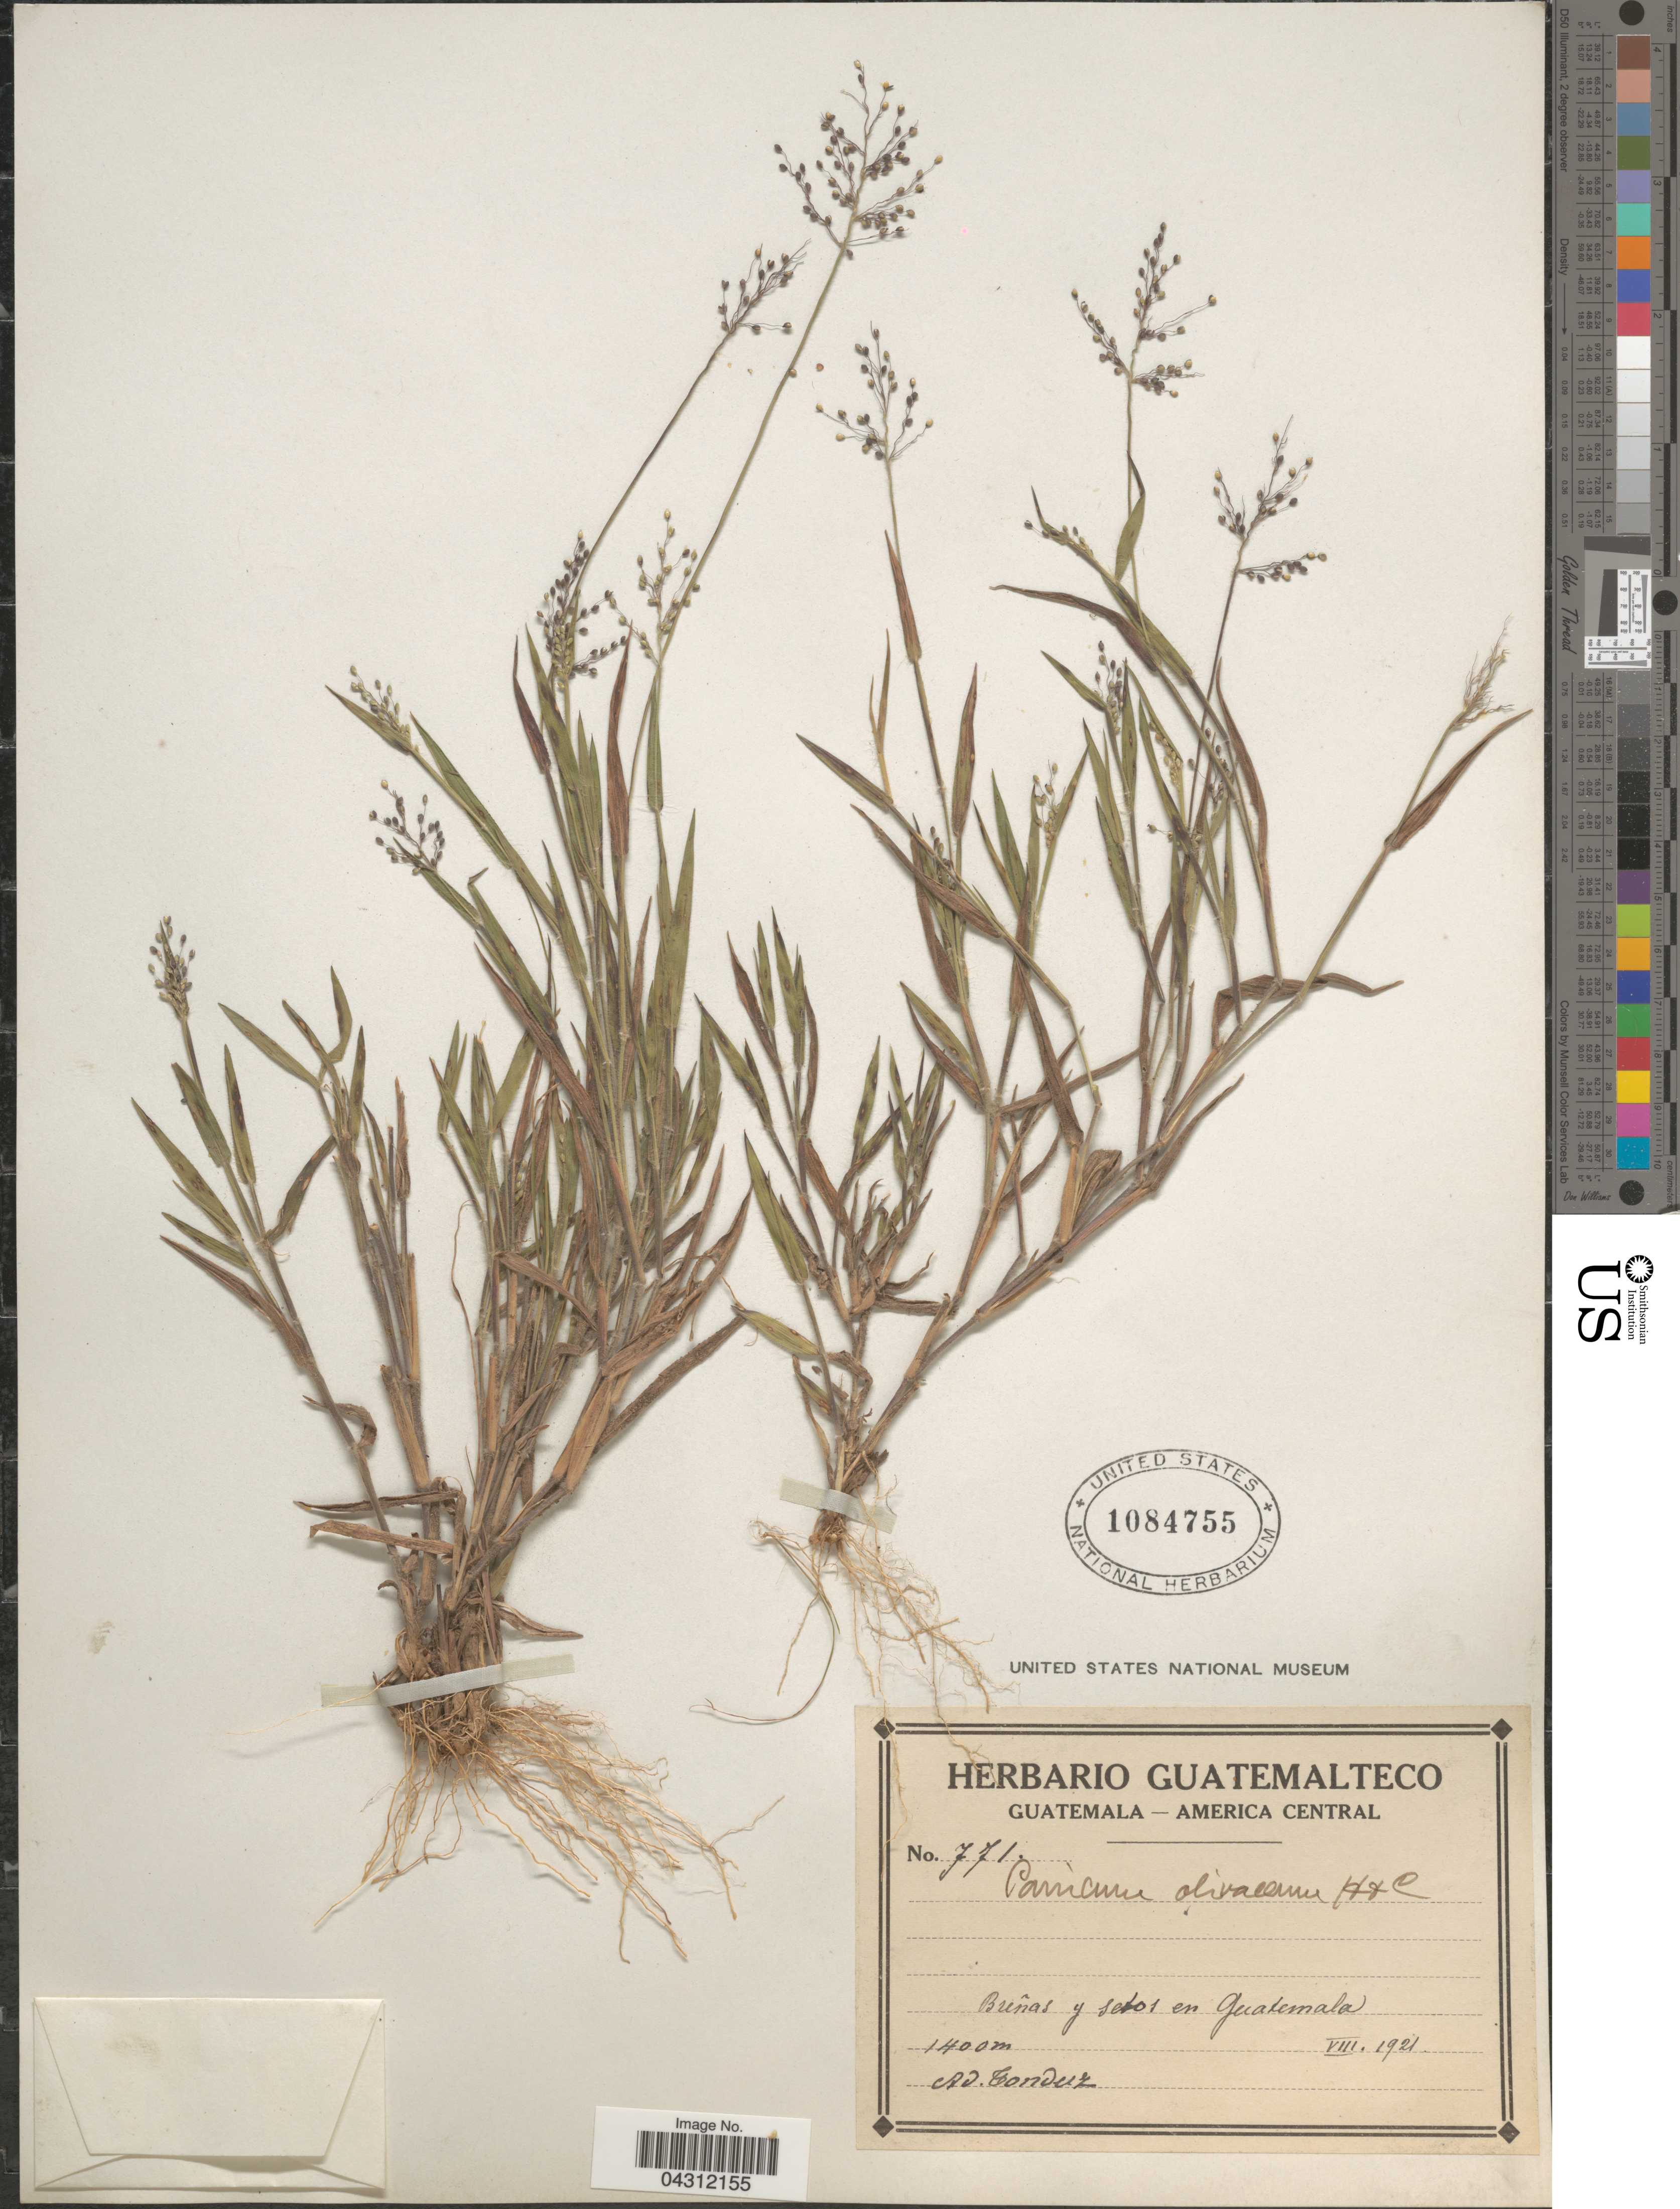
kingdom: Plantae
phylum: Tracheophyta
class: Liliopsida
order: Poales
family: Poaceae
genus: Dichanthelium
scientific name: Dichanthelium acuminatum var. acuminatum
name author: (Sw.) Gould & C.A. Clark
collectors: A. Tonduz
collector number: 771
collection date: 1921-08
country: Guatemala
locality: Breñas u sebos en Guatemala.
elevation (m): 1400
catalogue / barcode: US 1084755